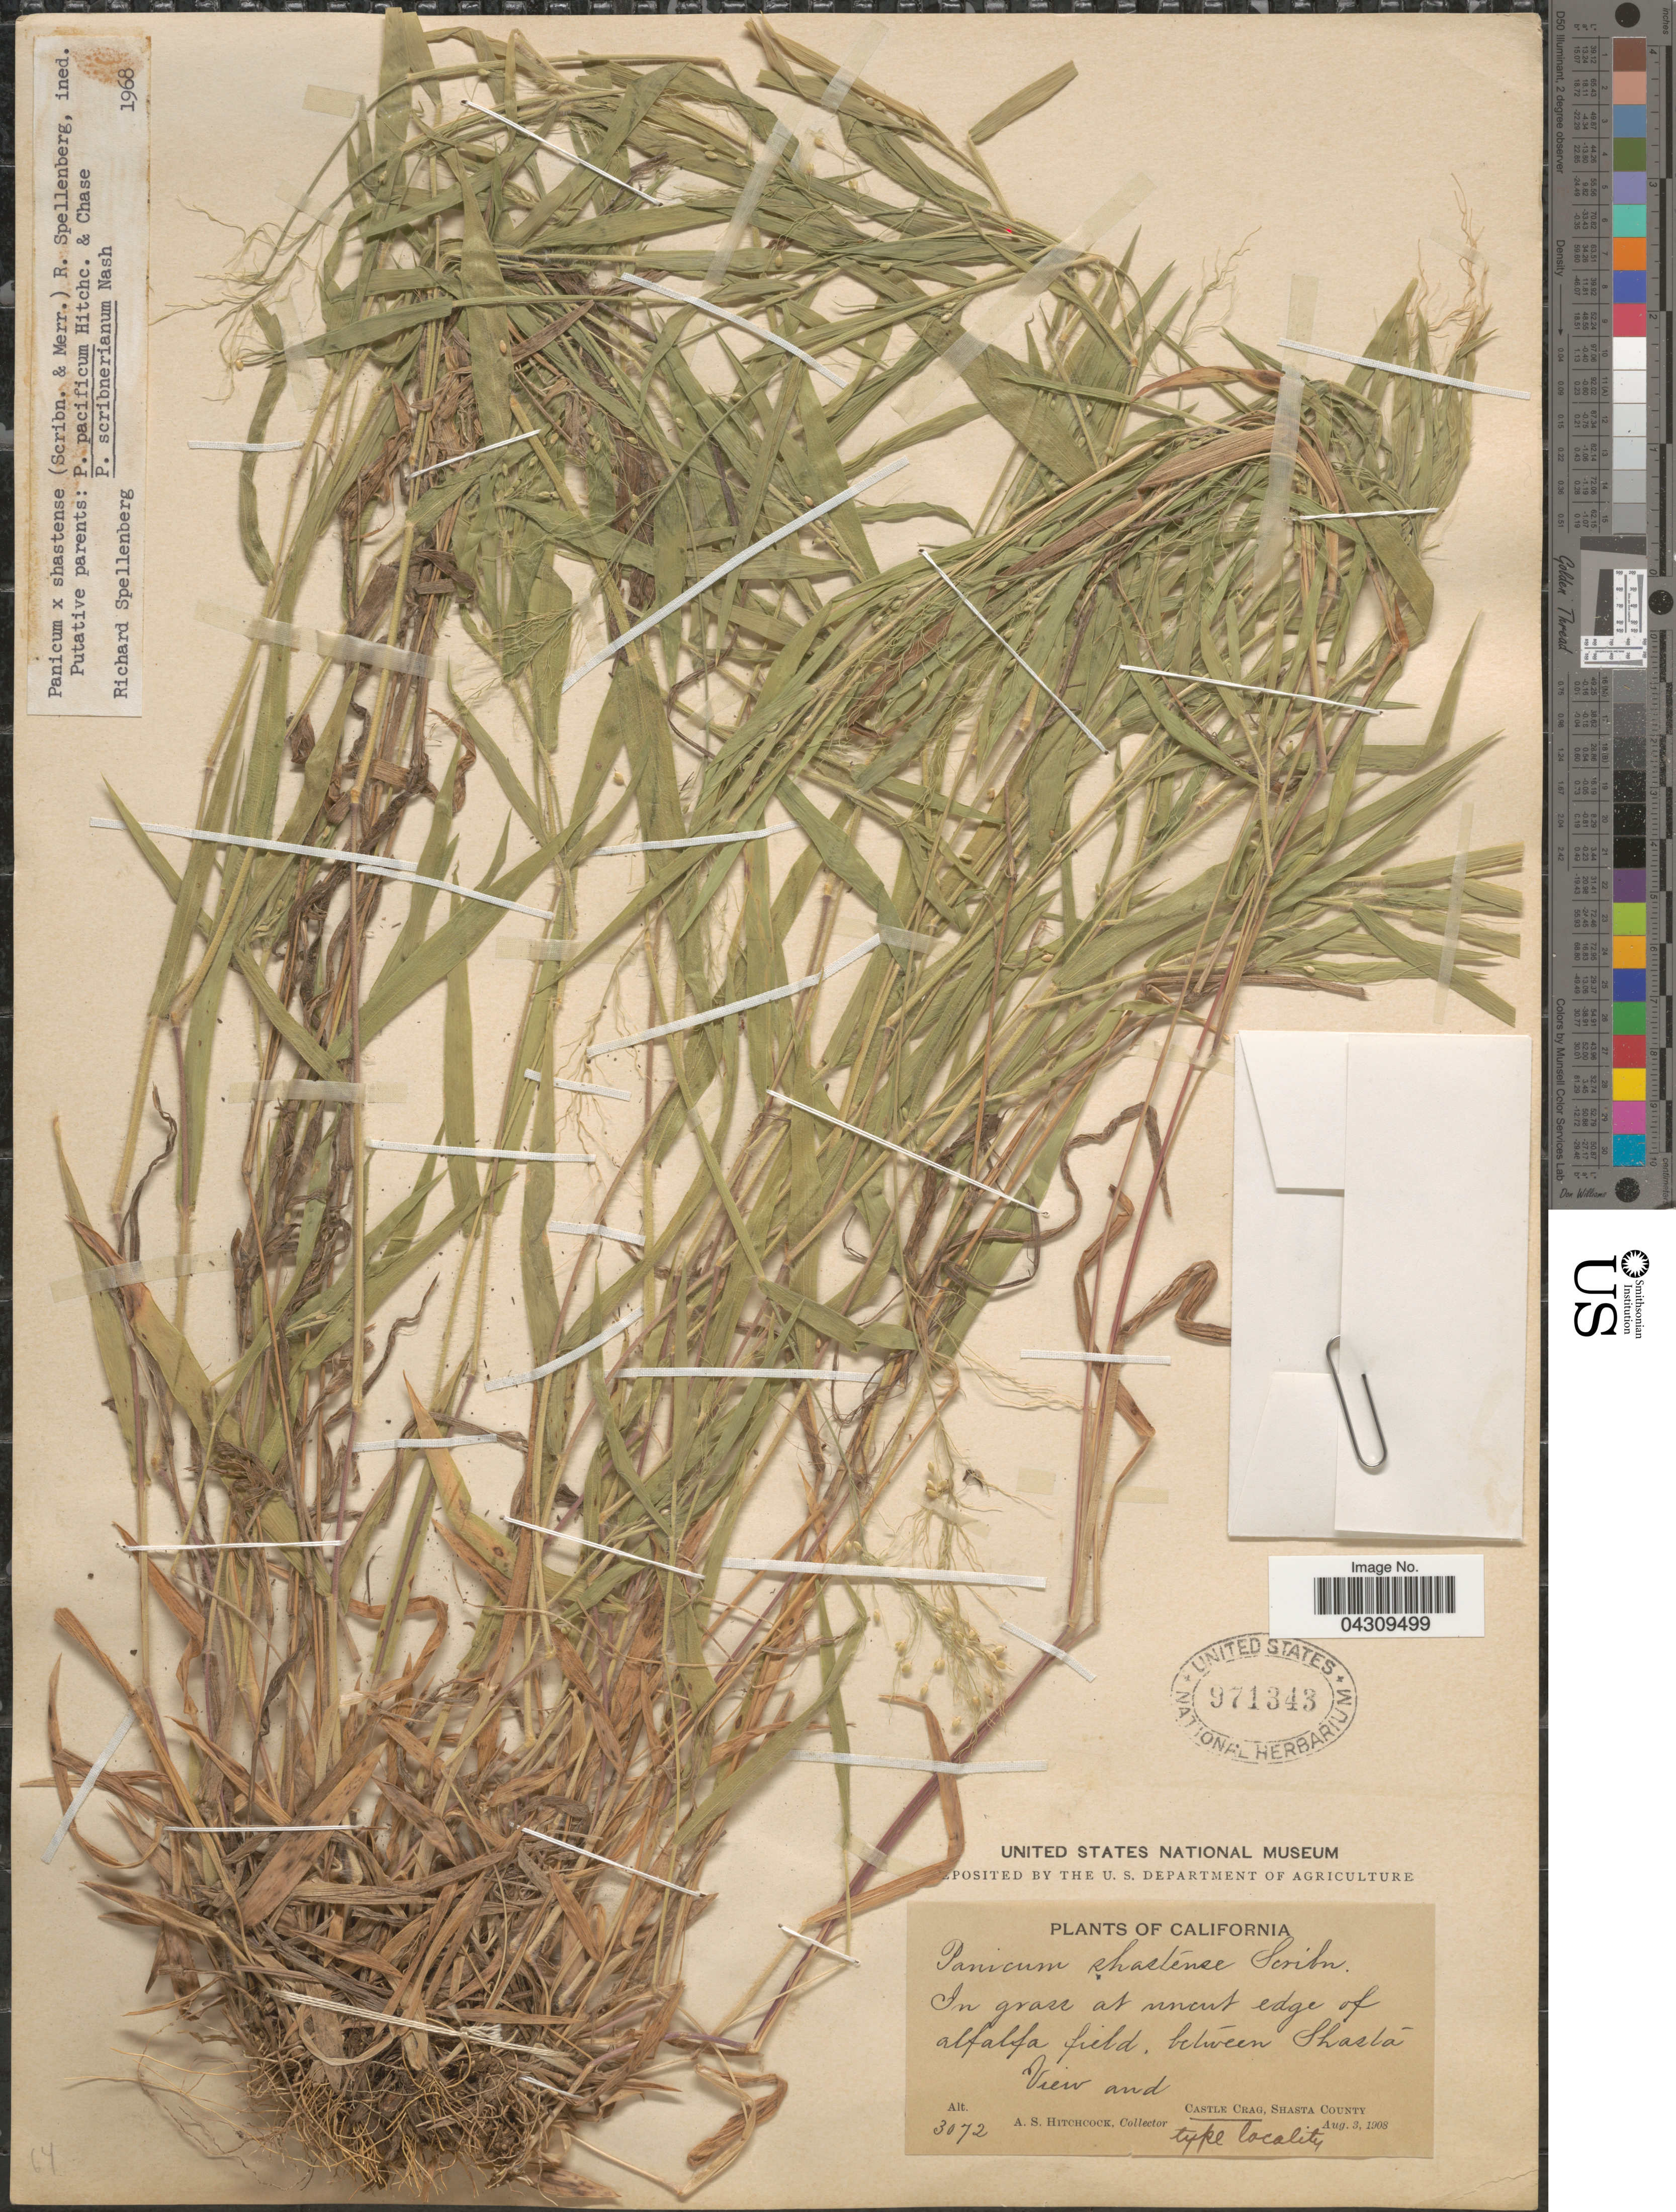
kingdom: Plantae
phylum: Tracheophyta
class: Liliopsida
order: Poales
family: Poaceae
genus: Dichanthelium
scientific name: Dichanthelium acuminatum var. acuminatum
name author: (Sw.) Gould & C.A. Clark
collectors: A. S. Hitchcock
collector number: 3072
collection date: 1908-08-03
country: United States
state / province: California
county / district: Shasta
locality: In grass at uncut edge of alfalfa field, between Shasta View and Castle Crag, Shasta County.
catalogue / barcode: US 971343